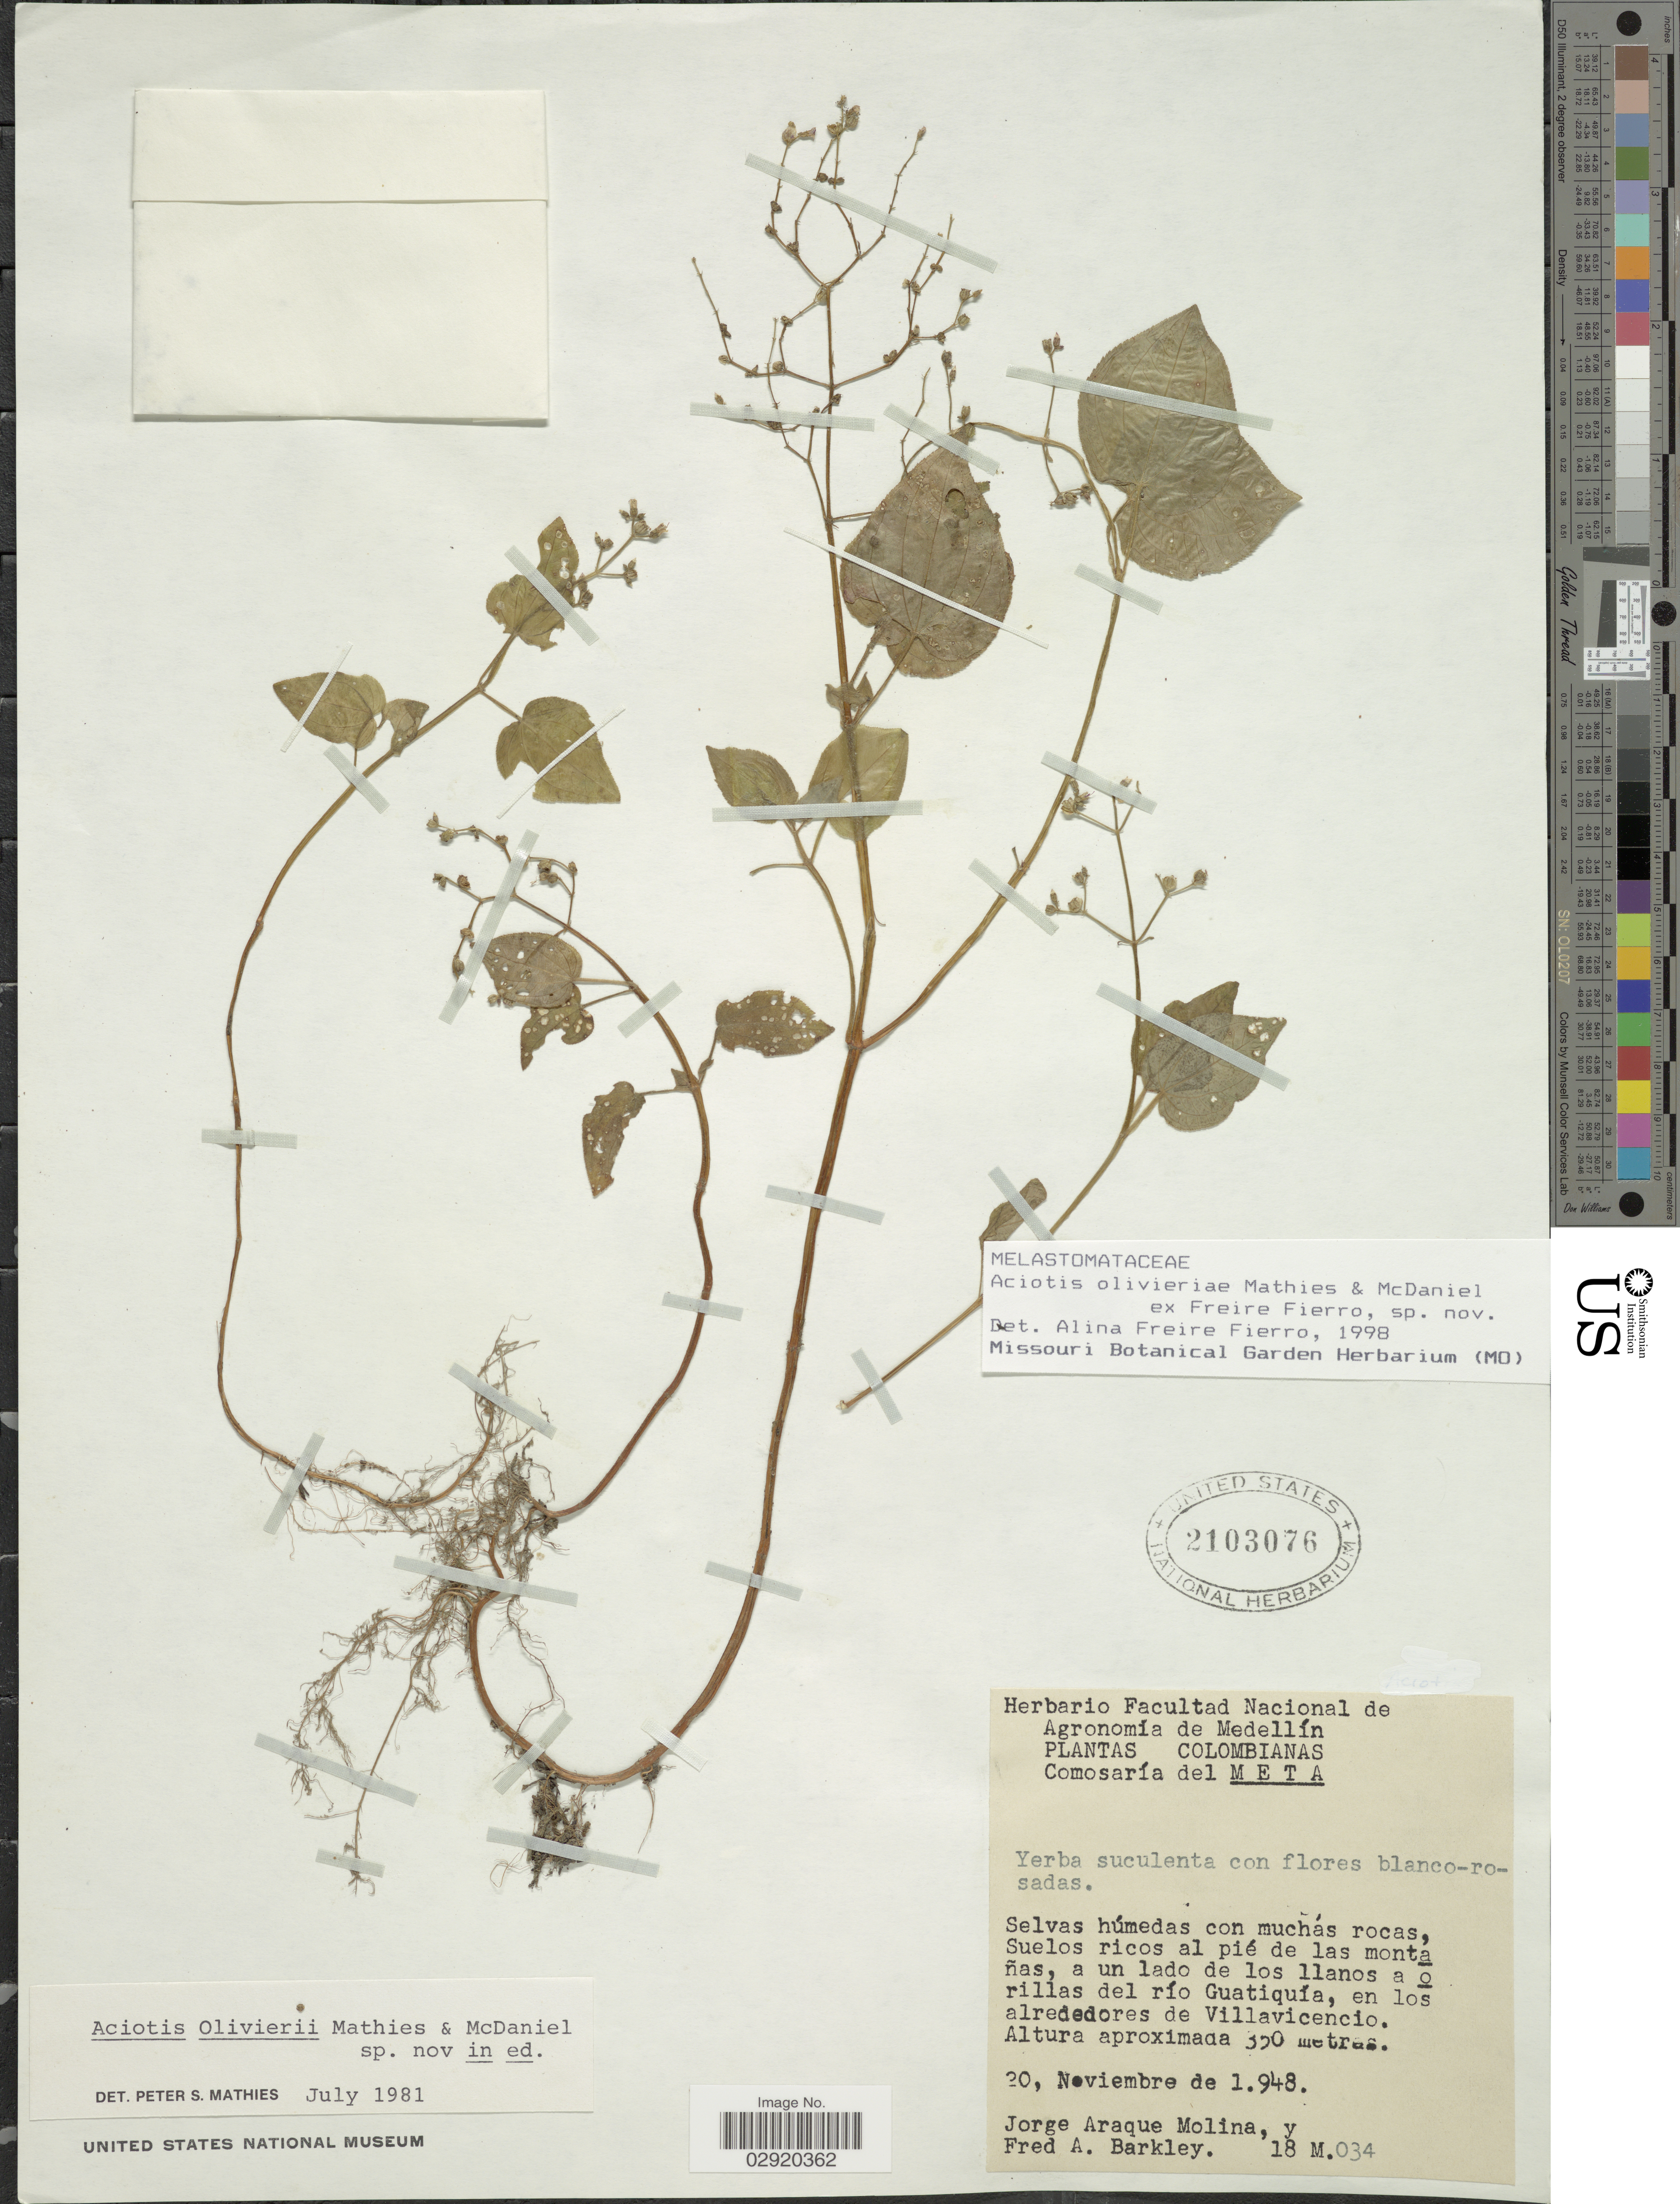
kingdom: Plantae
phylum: Tracheophyta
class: Magnoliopsida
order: Myrtales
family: Melastomataceae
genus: Aciotis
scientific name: Aciotis olivieriana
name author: Freire-Fierro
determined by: Freire-Fierro, A.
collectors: J. Araque Molina & F. A. Barkley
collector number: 18M034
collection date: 1948-11-20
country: Colombia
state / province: Meta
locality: Comosaría del Meta. A un lado de los llanos a orillas del río Guatiquía, en los alrededores de Villavicencio.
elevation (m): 350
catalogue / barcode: US 2103076